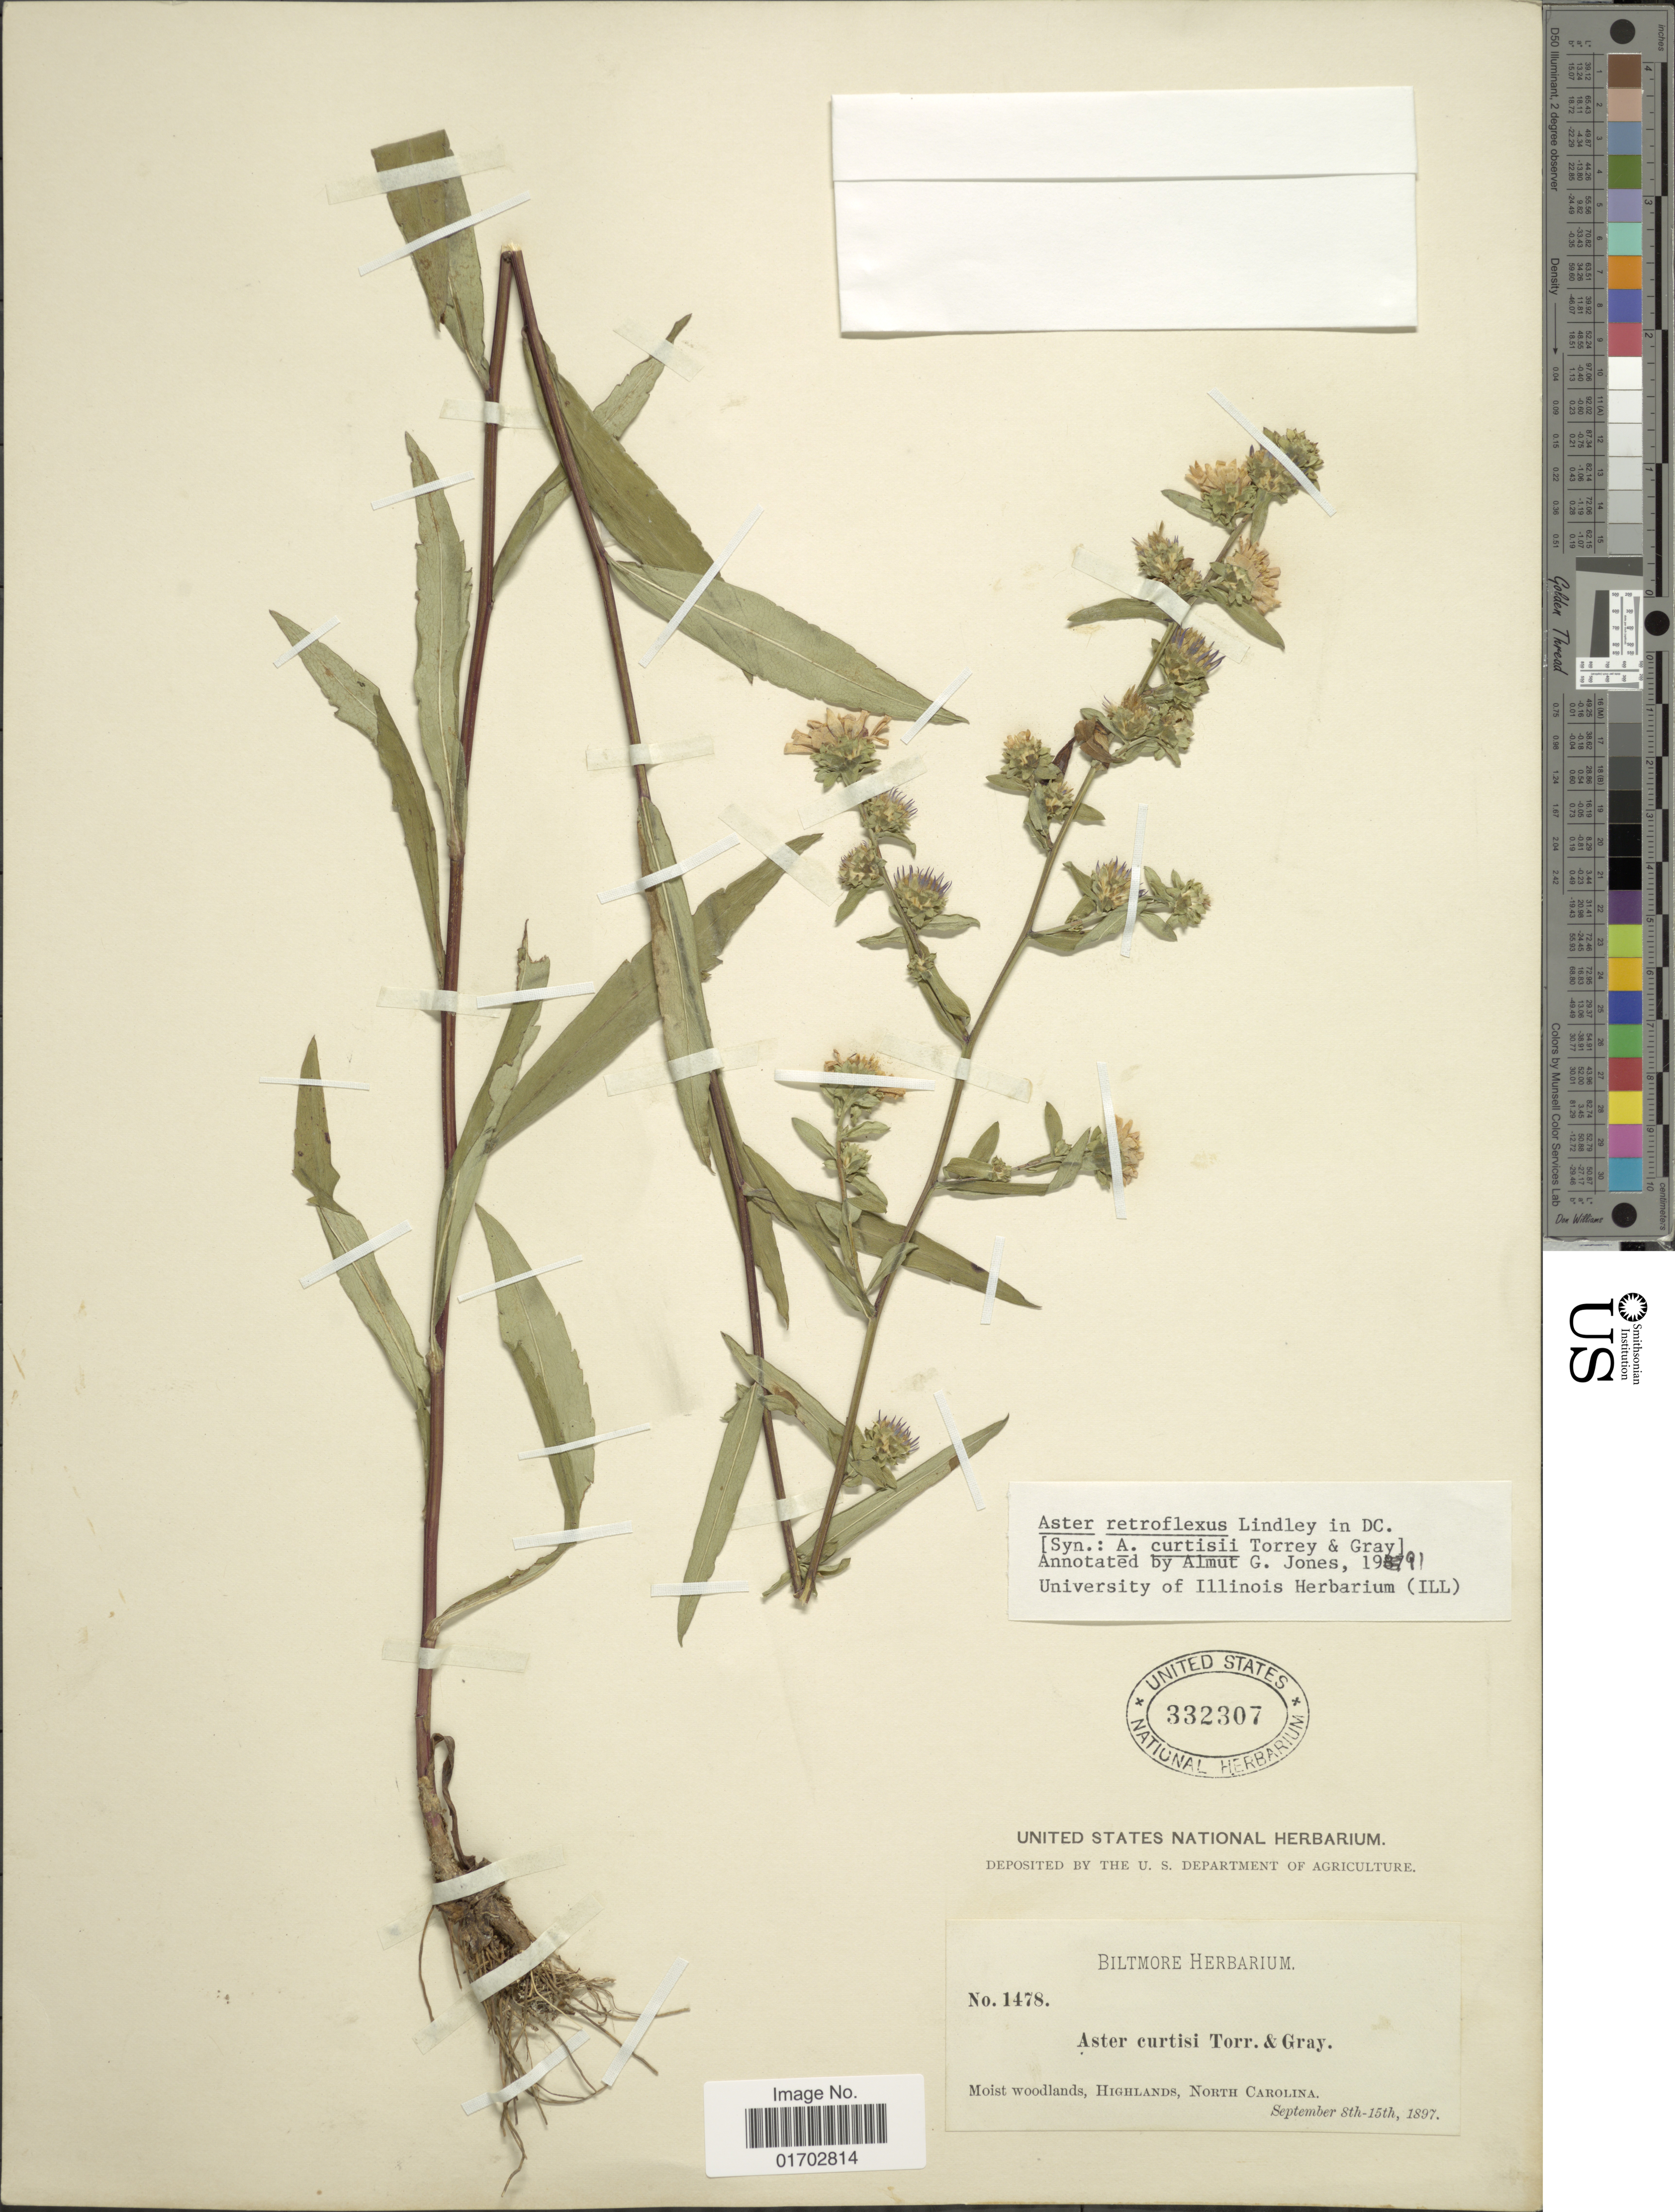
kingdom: Plantae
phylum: Tracheophyta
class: Magnoliopsida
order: Asterales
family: Asteraceae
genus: Symphyotrichum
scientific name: Symphyotrichum retroflexum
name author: (Lindl.) G.L. Nesom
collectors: ex herb. Biltmore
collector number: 1478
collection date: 1897-09-08/1897-09-15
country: United States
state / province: North Carolina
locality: Highlands.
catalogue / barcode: US 332307